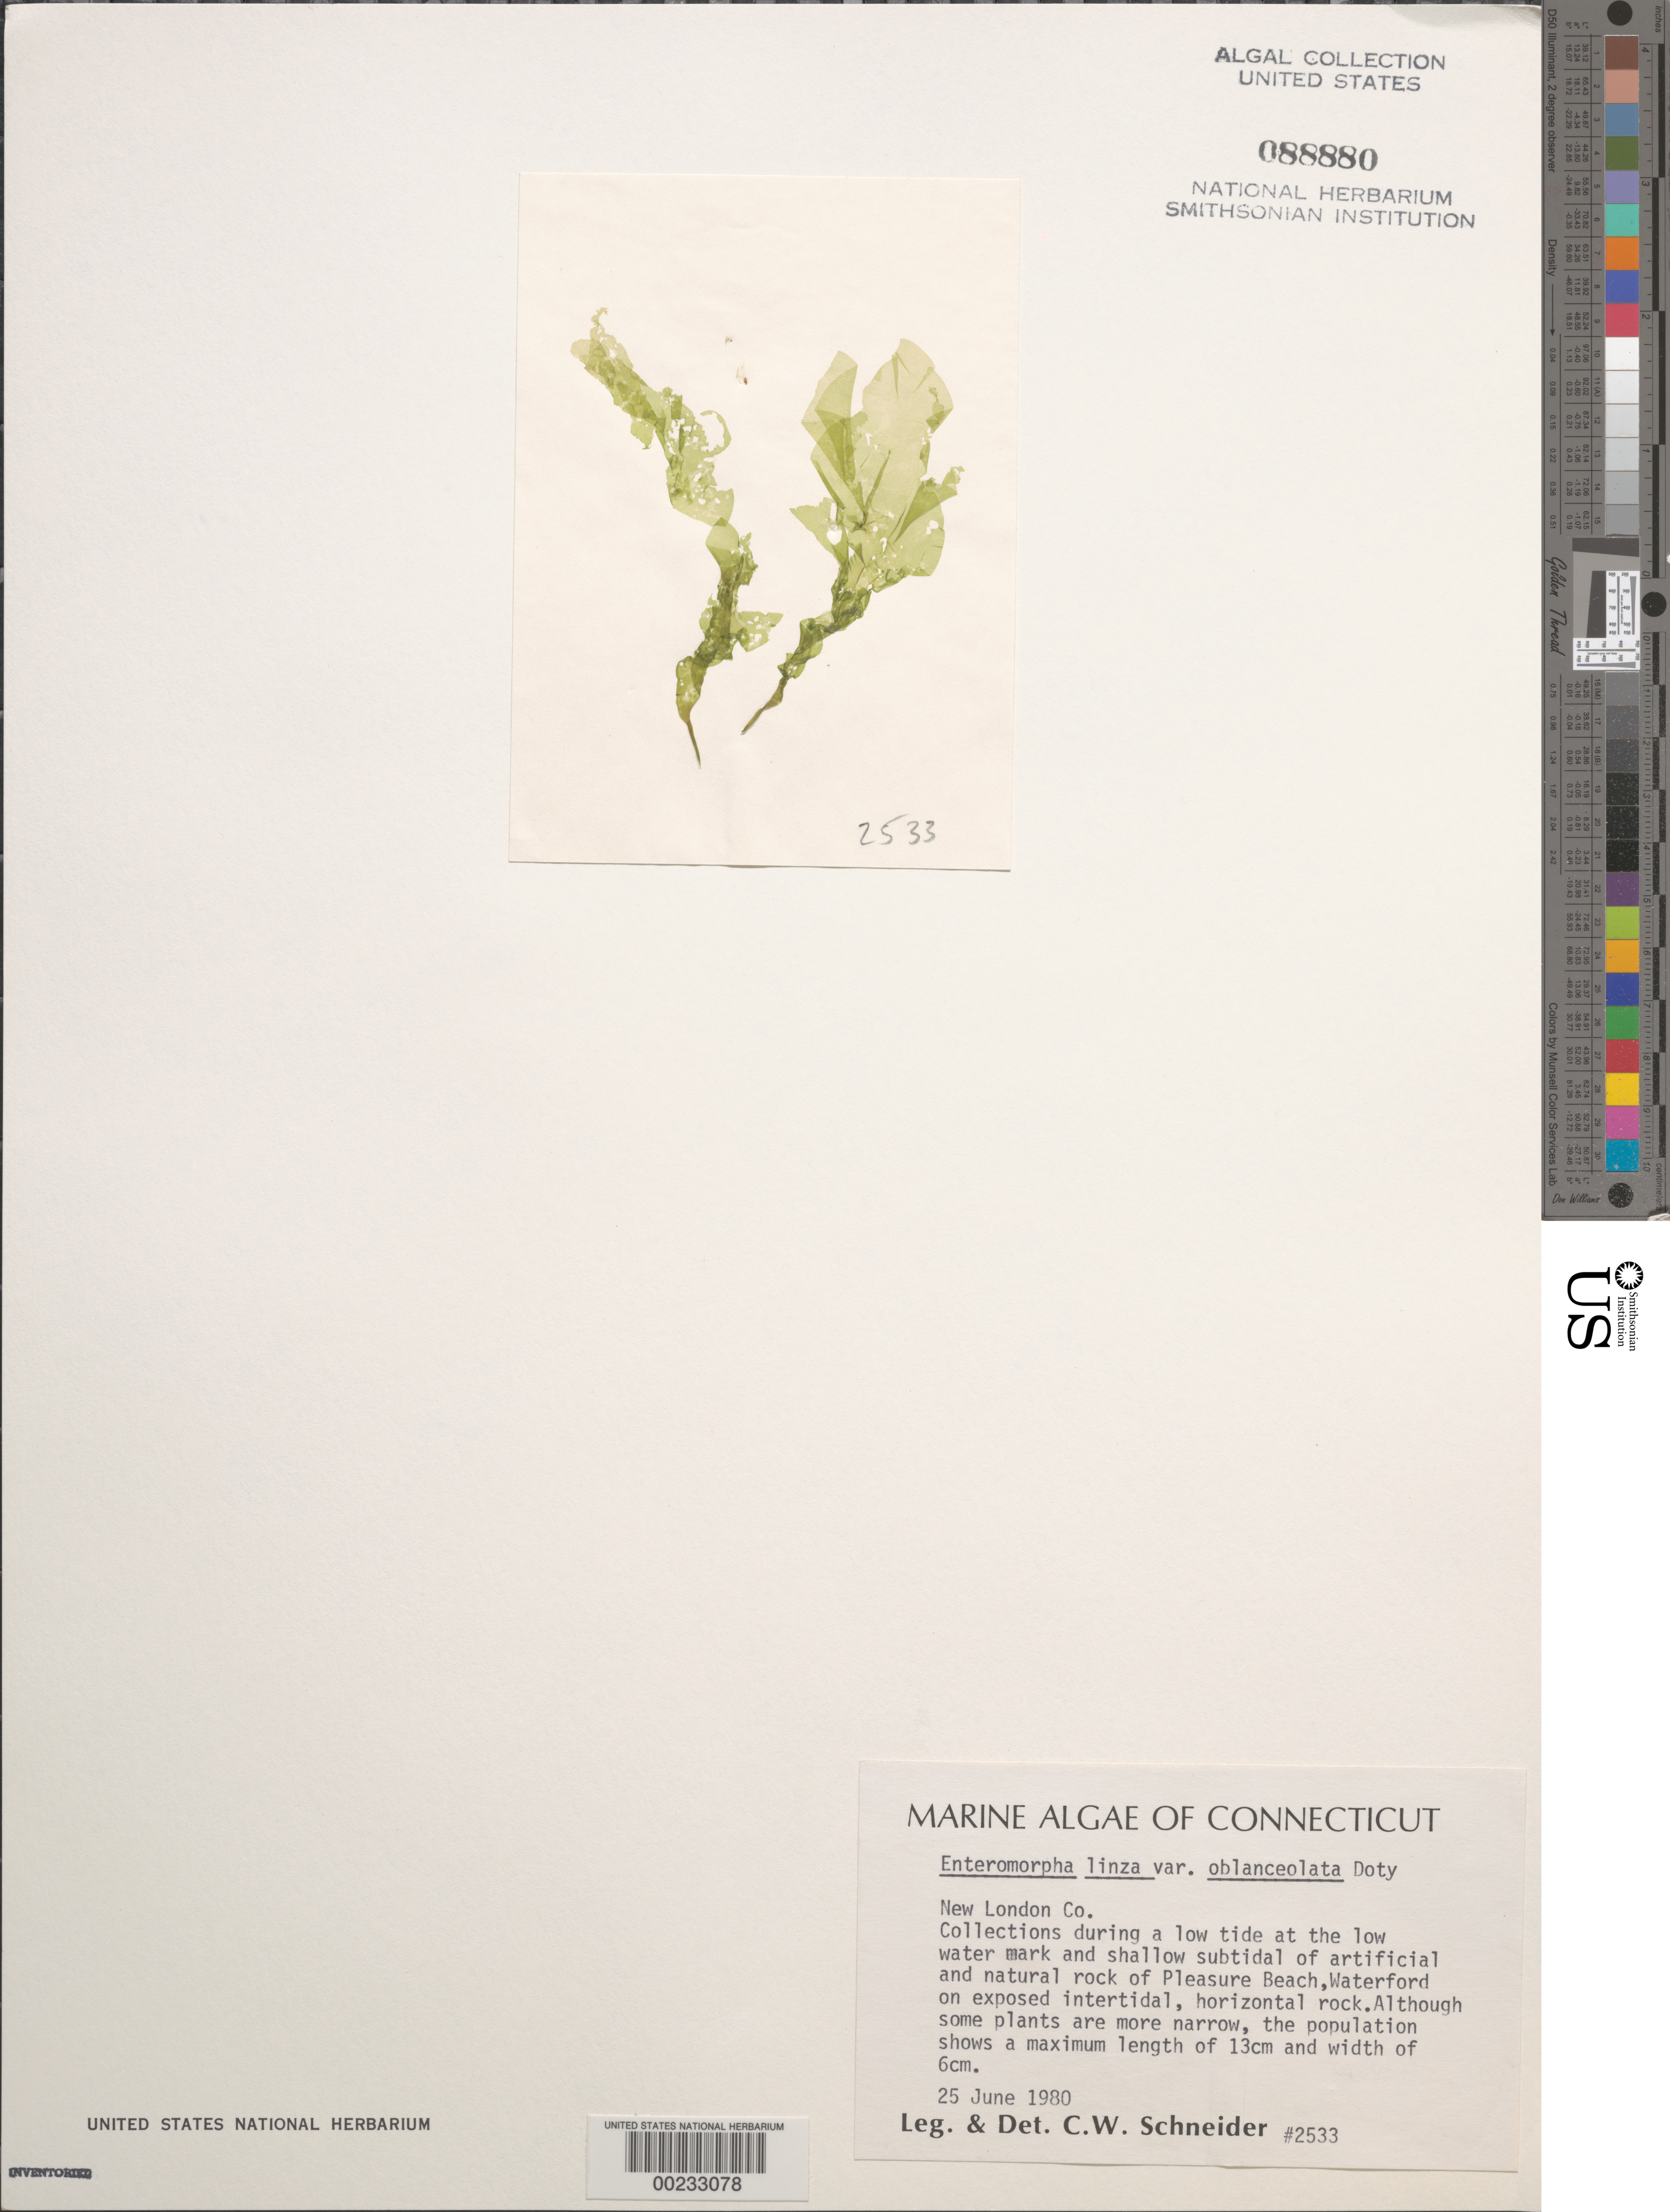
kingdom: Plantae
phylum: Chlorophyta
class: Ulvophyceae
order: Ulvales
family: Ulvaceae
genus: Ulva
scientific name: Ulva clathrata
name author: (Roth) C. Agardh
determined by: Algae name updating Project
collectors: C. W. Schneider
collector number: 2533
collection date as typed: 25 Jun 1980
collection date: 1980-06-25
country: United States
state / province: Connecticut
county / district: New London County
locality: Pleasure Beach, Waterford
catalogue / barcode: US 88880